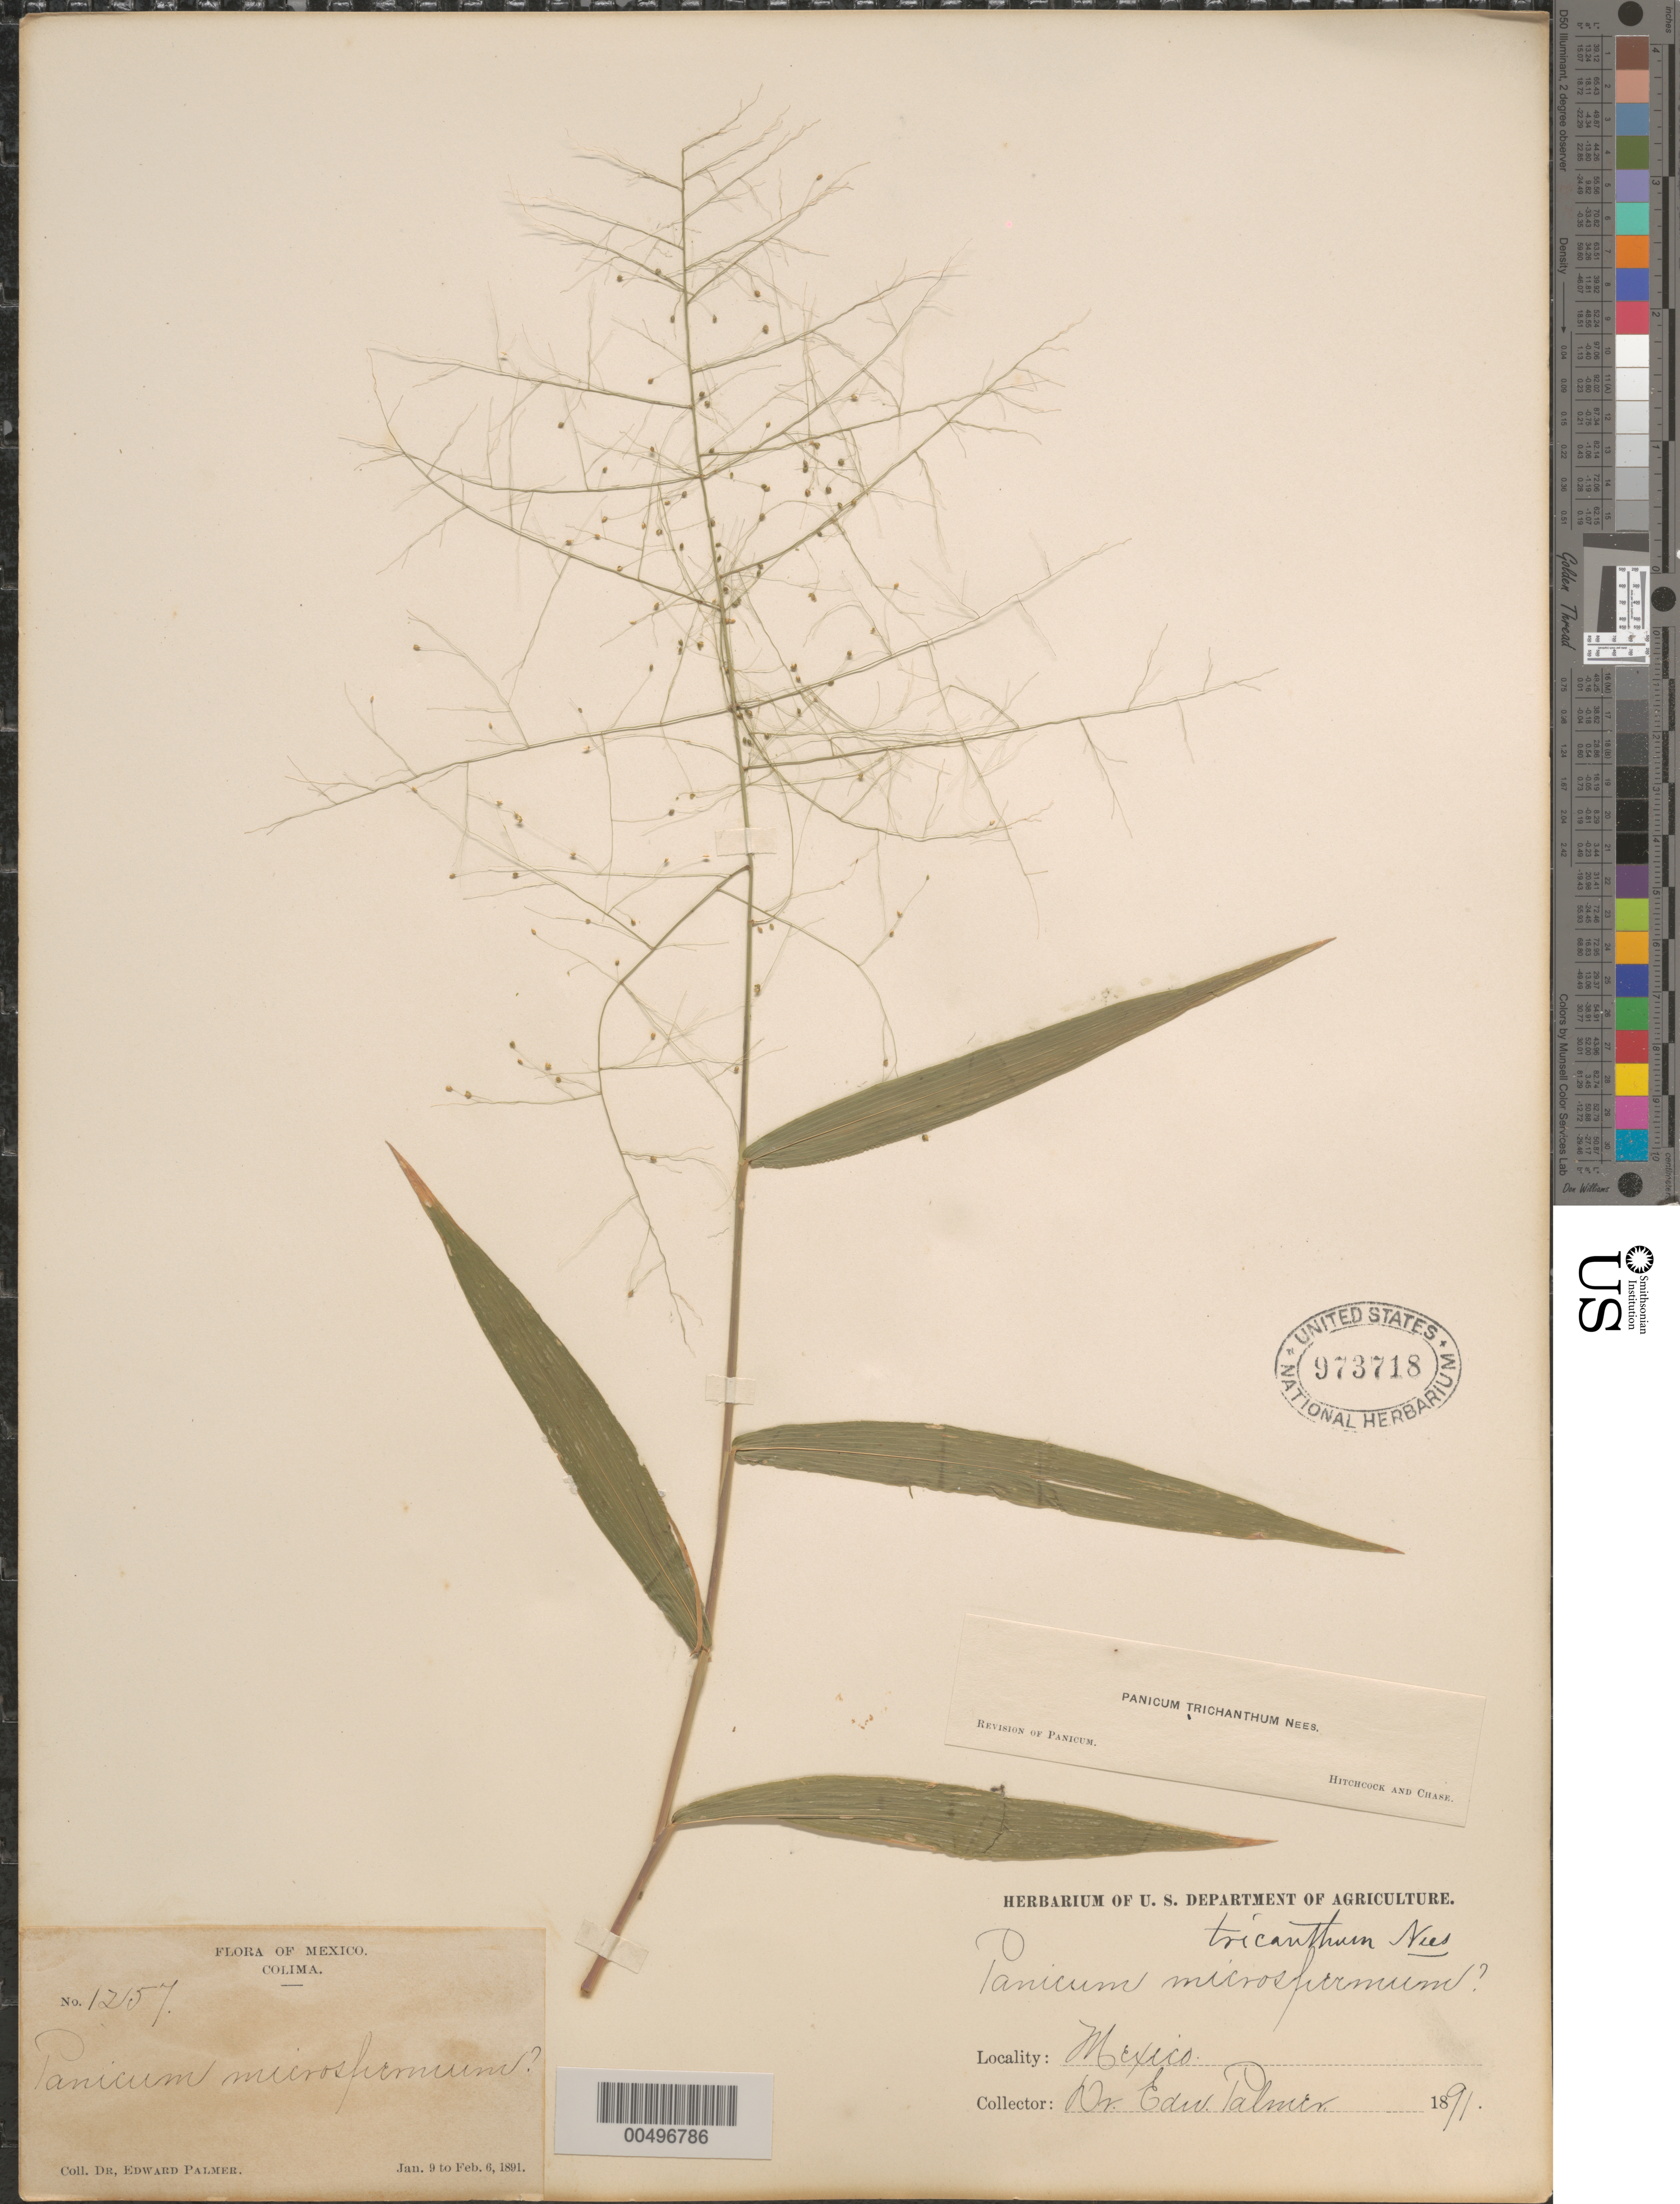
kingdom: Plantae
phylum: Tracheophyta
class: Liliopsida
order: Poales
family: Poaceae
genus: Panicum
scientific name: Panicum trichanthum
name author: Nees in Mart.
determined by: Hitchcock, A. S.; Chase, [M.] A.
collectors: E. Palmer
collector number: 1257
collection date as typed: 9 Jan 1891 to 6 Feb 1891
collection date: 1891-01-09/1891-02-06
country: Mexico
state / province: Colima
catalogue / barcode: US 973718